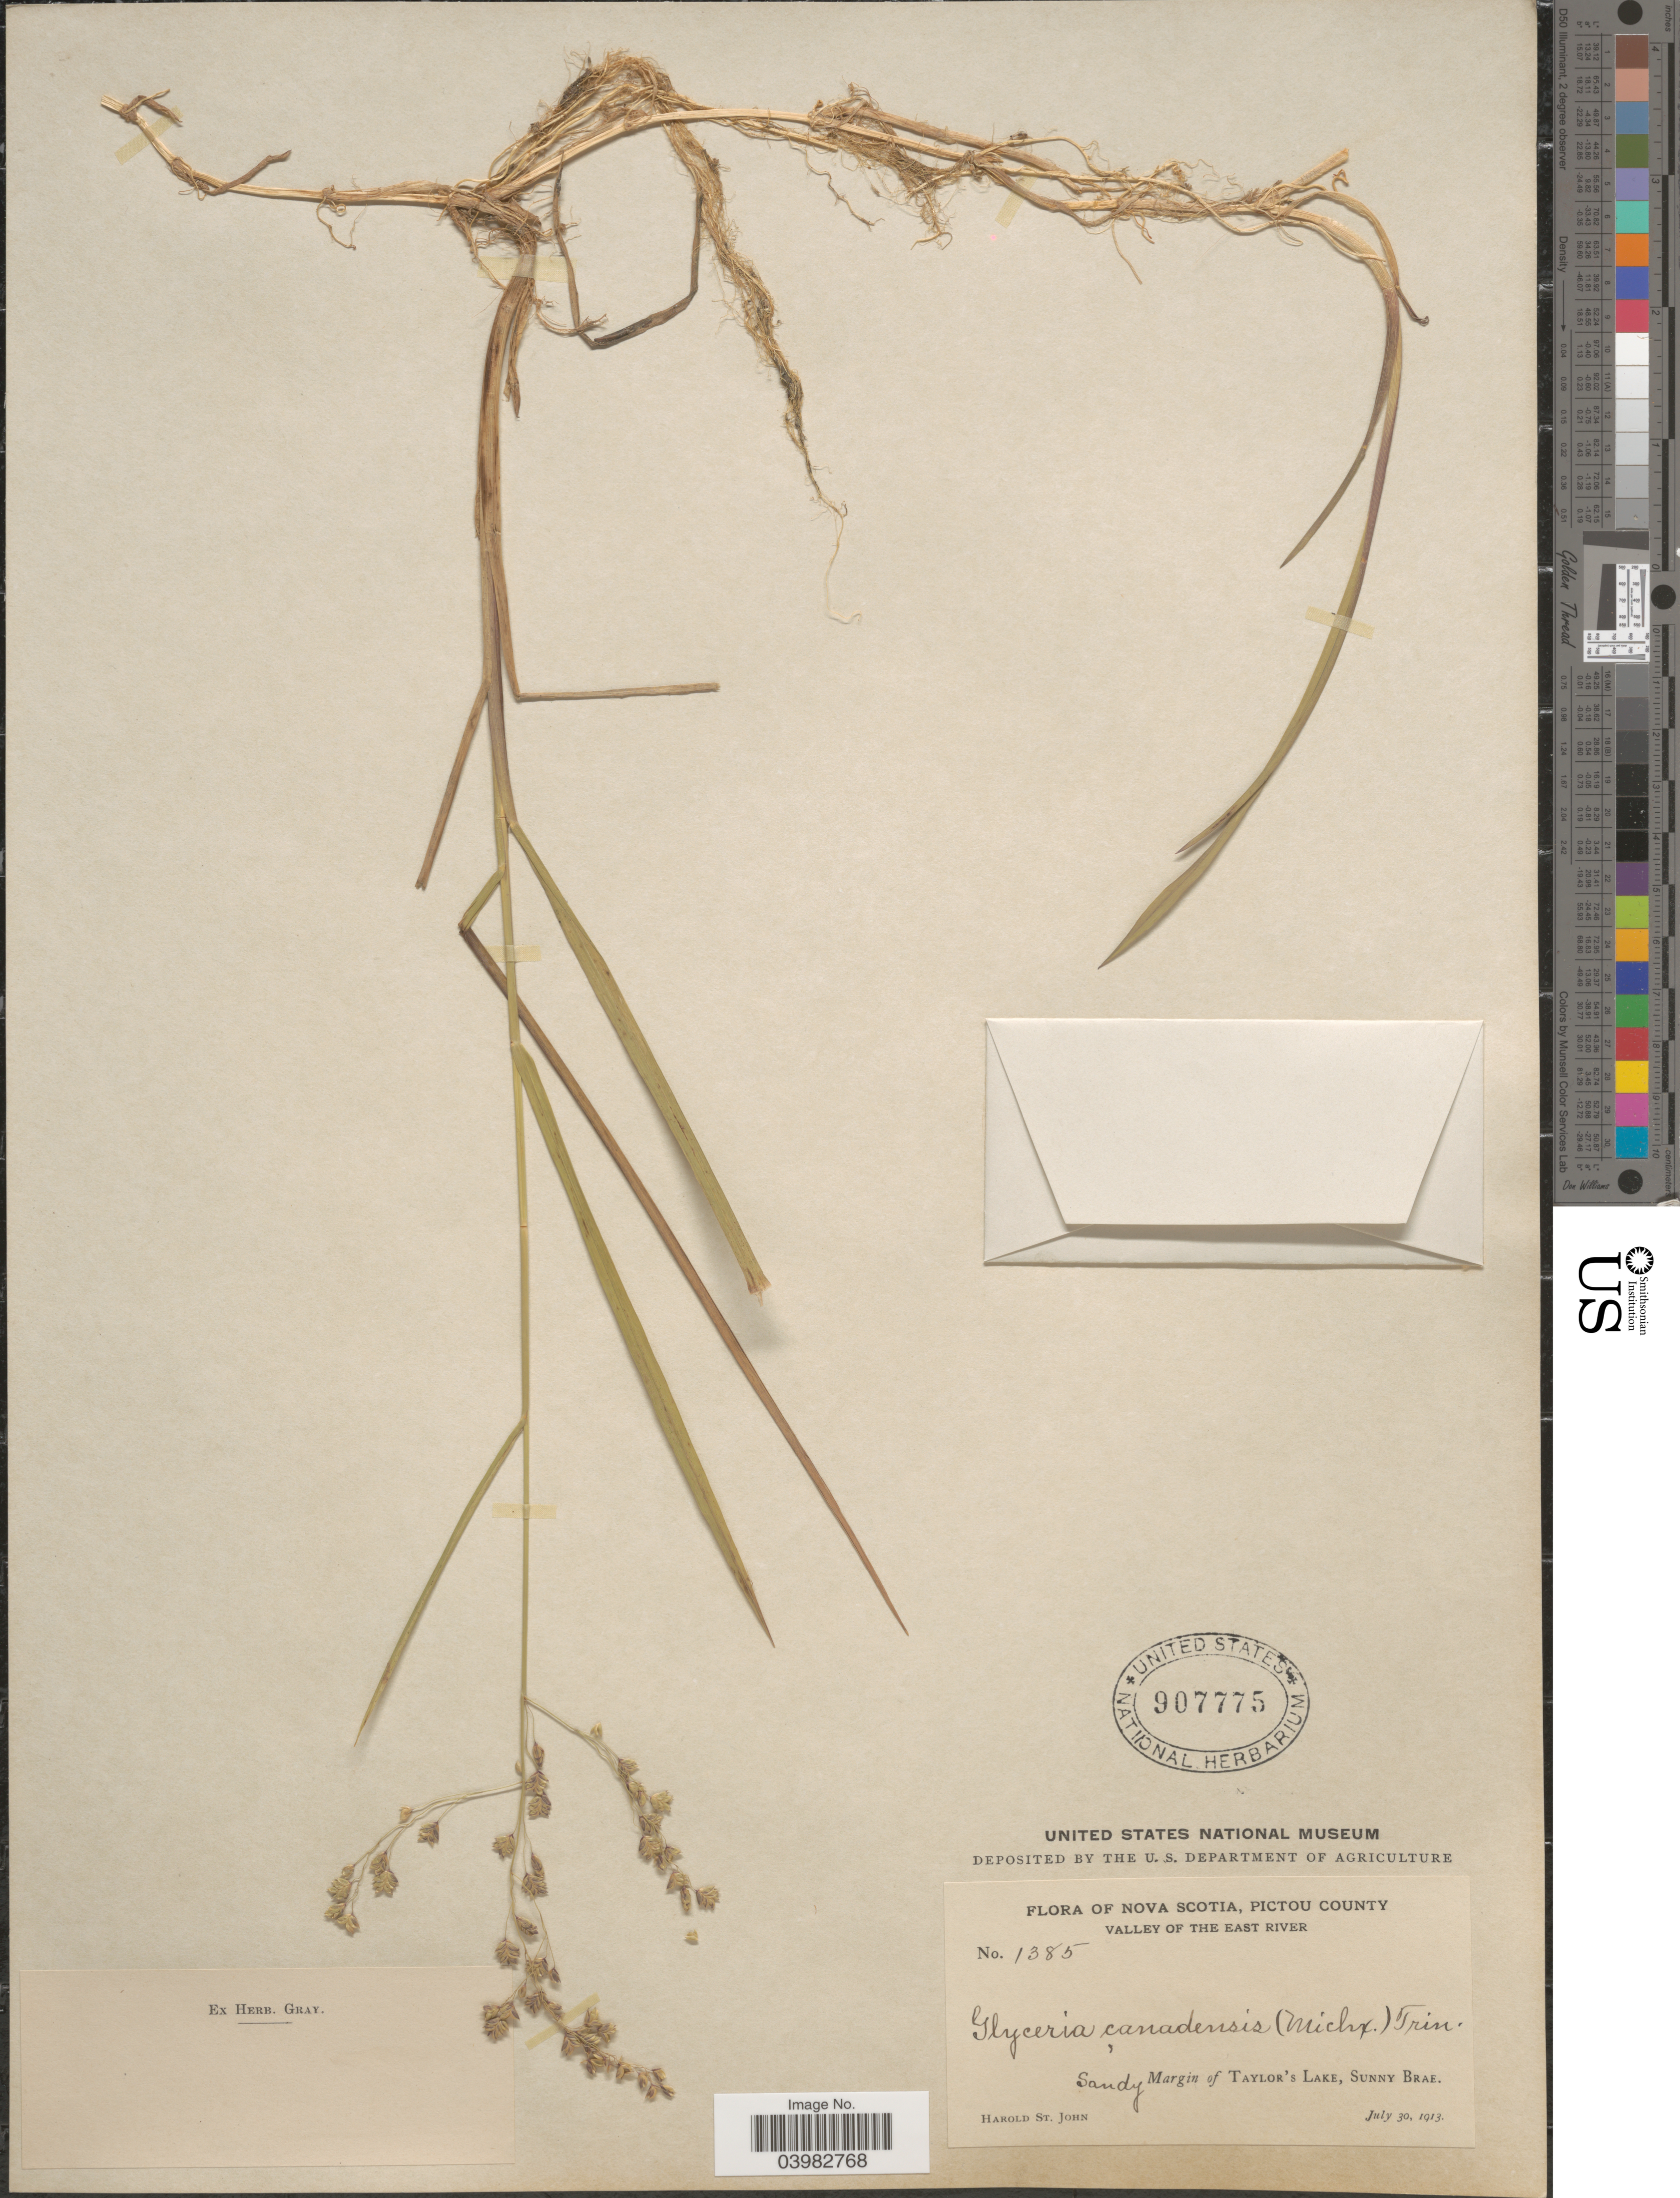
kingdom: Plantae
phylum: Tracheophyta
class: Liliopsida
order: Poales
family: Poaceae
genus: Glyceria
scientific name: Glyceria canadensis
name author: (Michx.) Trin.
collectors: H. St. John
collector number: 1385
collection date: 1913-07-30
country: Canada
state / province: Nova Scotia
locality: Pictou County. Valley of the East River. Margin of Taylor's Lake, Sunny Brae.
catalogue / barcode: US 907775